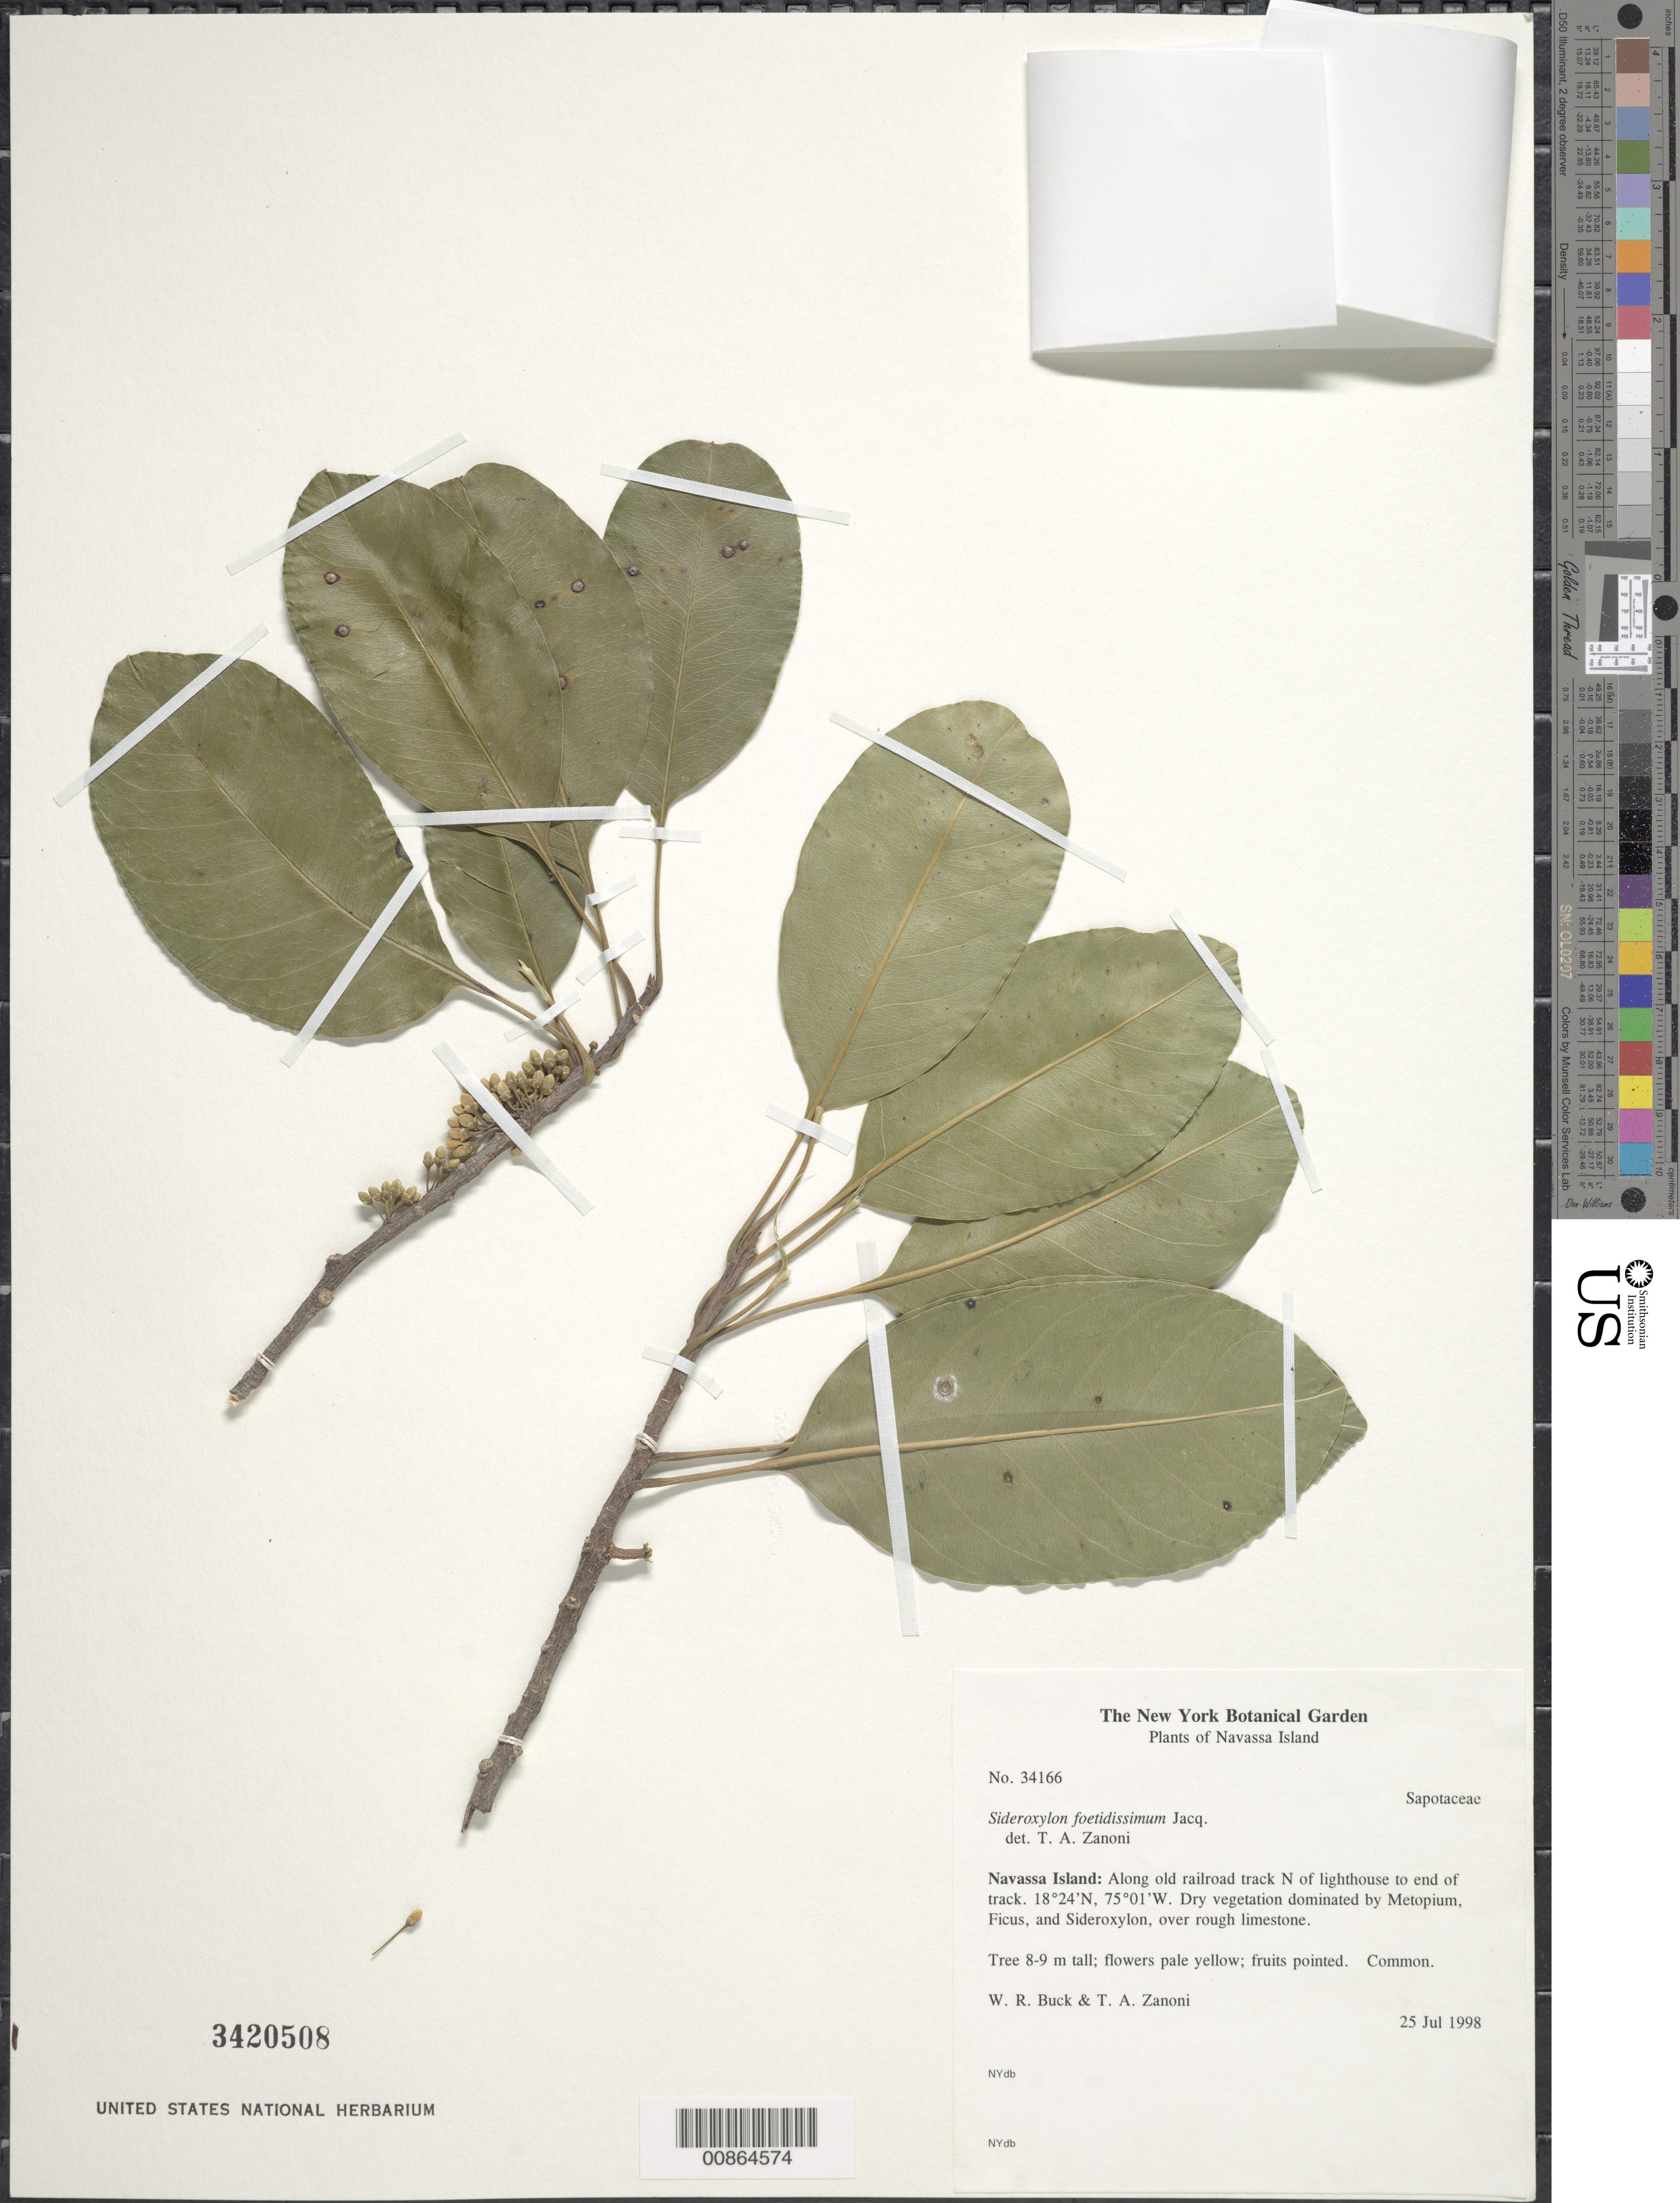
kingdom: Plantae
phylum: Tracheophyta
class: Magnoliopsida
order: Ericales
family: Sapotaceae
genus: Sideroxylon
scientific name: Sideroxylon foetidissimum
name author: Jacq.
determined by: Zanoni, T. A., (NY), New York Botanical Garden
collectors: W. R. Buck & T. A. Zanoni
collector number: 34166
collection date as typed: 25 Jul 1998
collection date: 1998-07-25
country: Navassa Island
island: Hispaniola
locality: Along old railroad track N of lighthouse to end of track.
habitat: Dry vegetation dominated by Metopium, Ficus, and Sideroxylon, over rough limestone.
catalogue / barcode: US 3420508